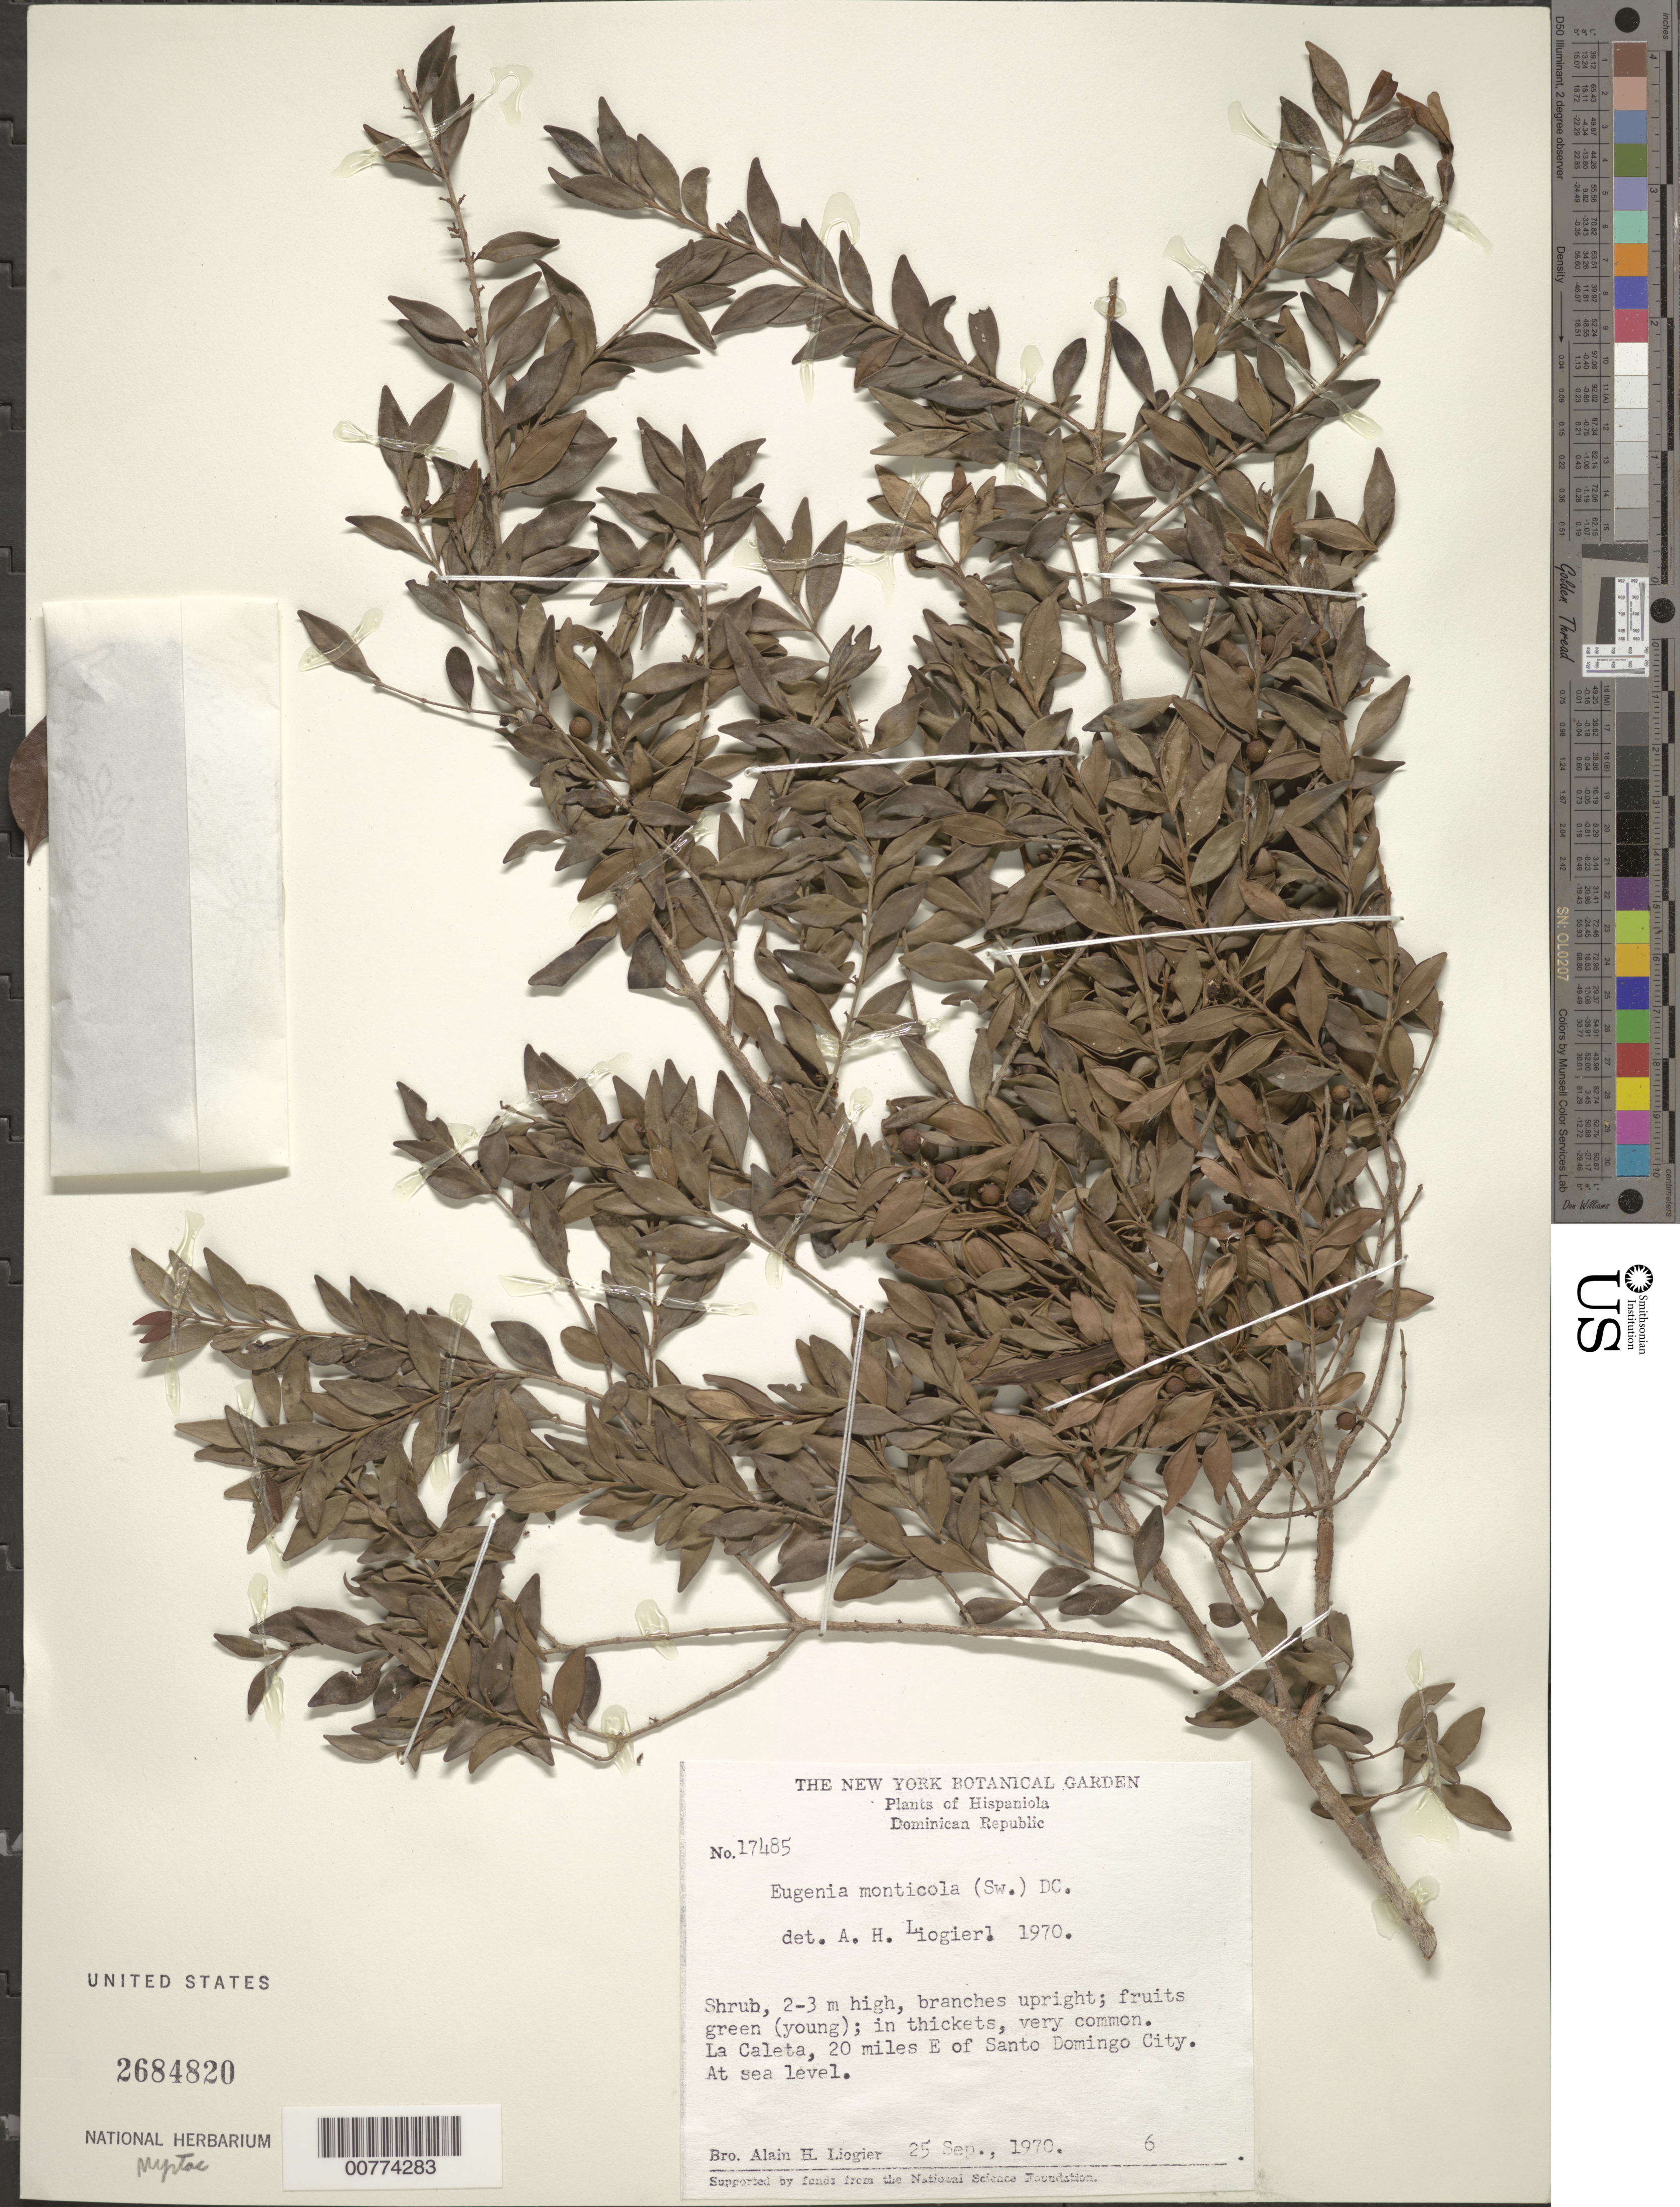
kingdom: Plantae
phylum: Tracheophyta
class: Magnoliopsida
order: Myrtales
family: Myrtaceae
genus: Eugenia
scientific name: Eugenia monticola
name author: (Sw.) DC.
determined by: Liogier, Alain H.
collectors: A. H. Liogier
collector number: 17485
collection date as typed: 25 Sep 1970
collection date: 1970-09-25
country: Dominican Republic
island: Hispaniola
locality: La Caleta, 20 miles E of Santo Domingo City.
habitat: In thickets.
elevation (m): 0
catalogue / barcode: US 2684820